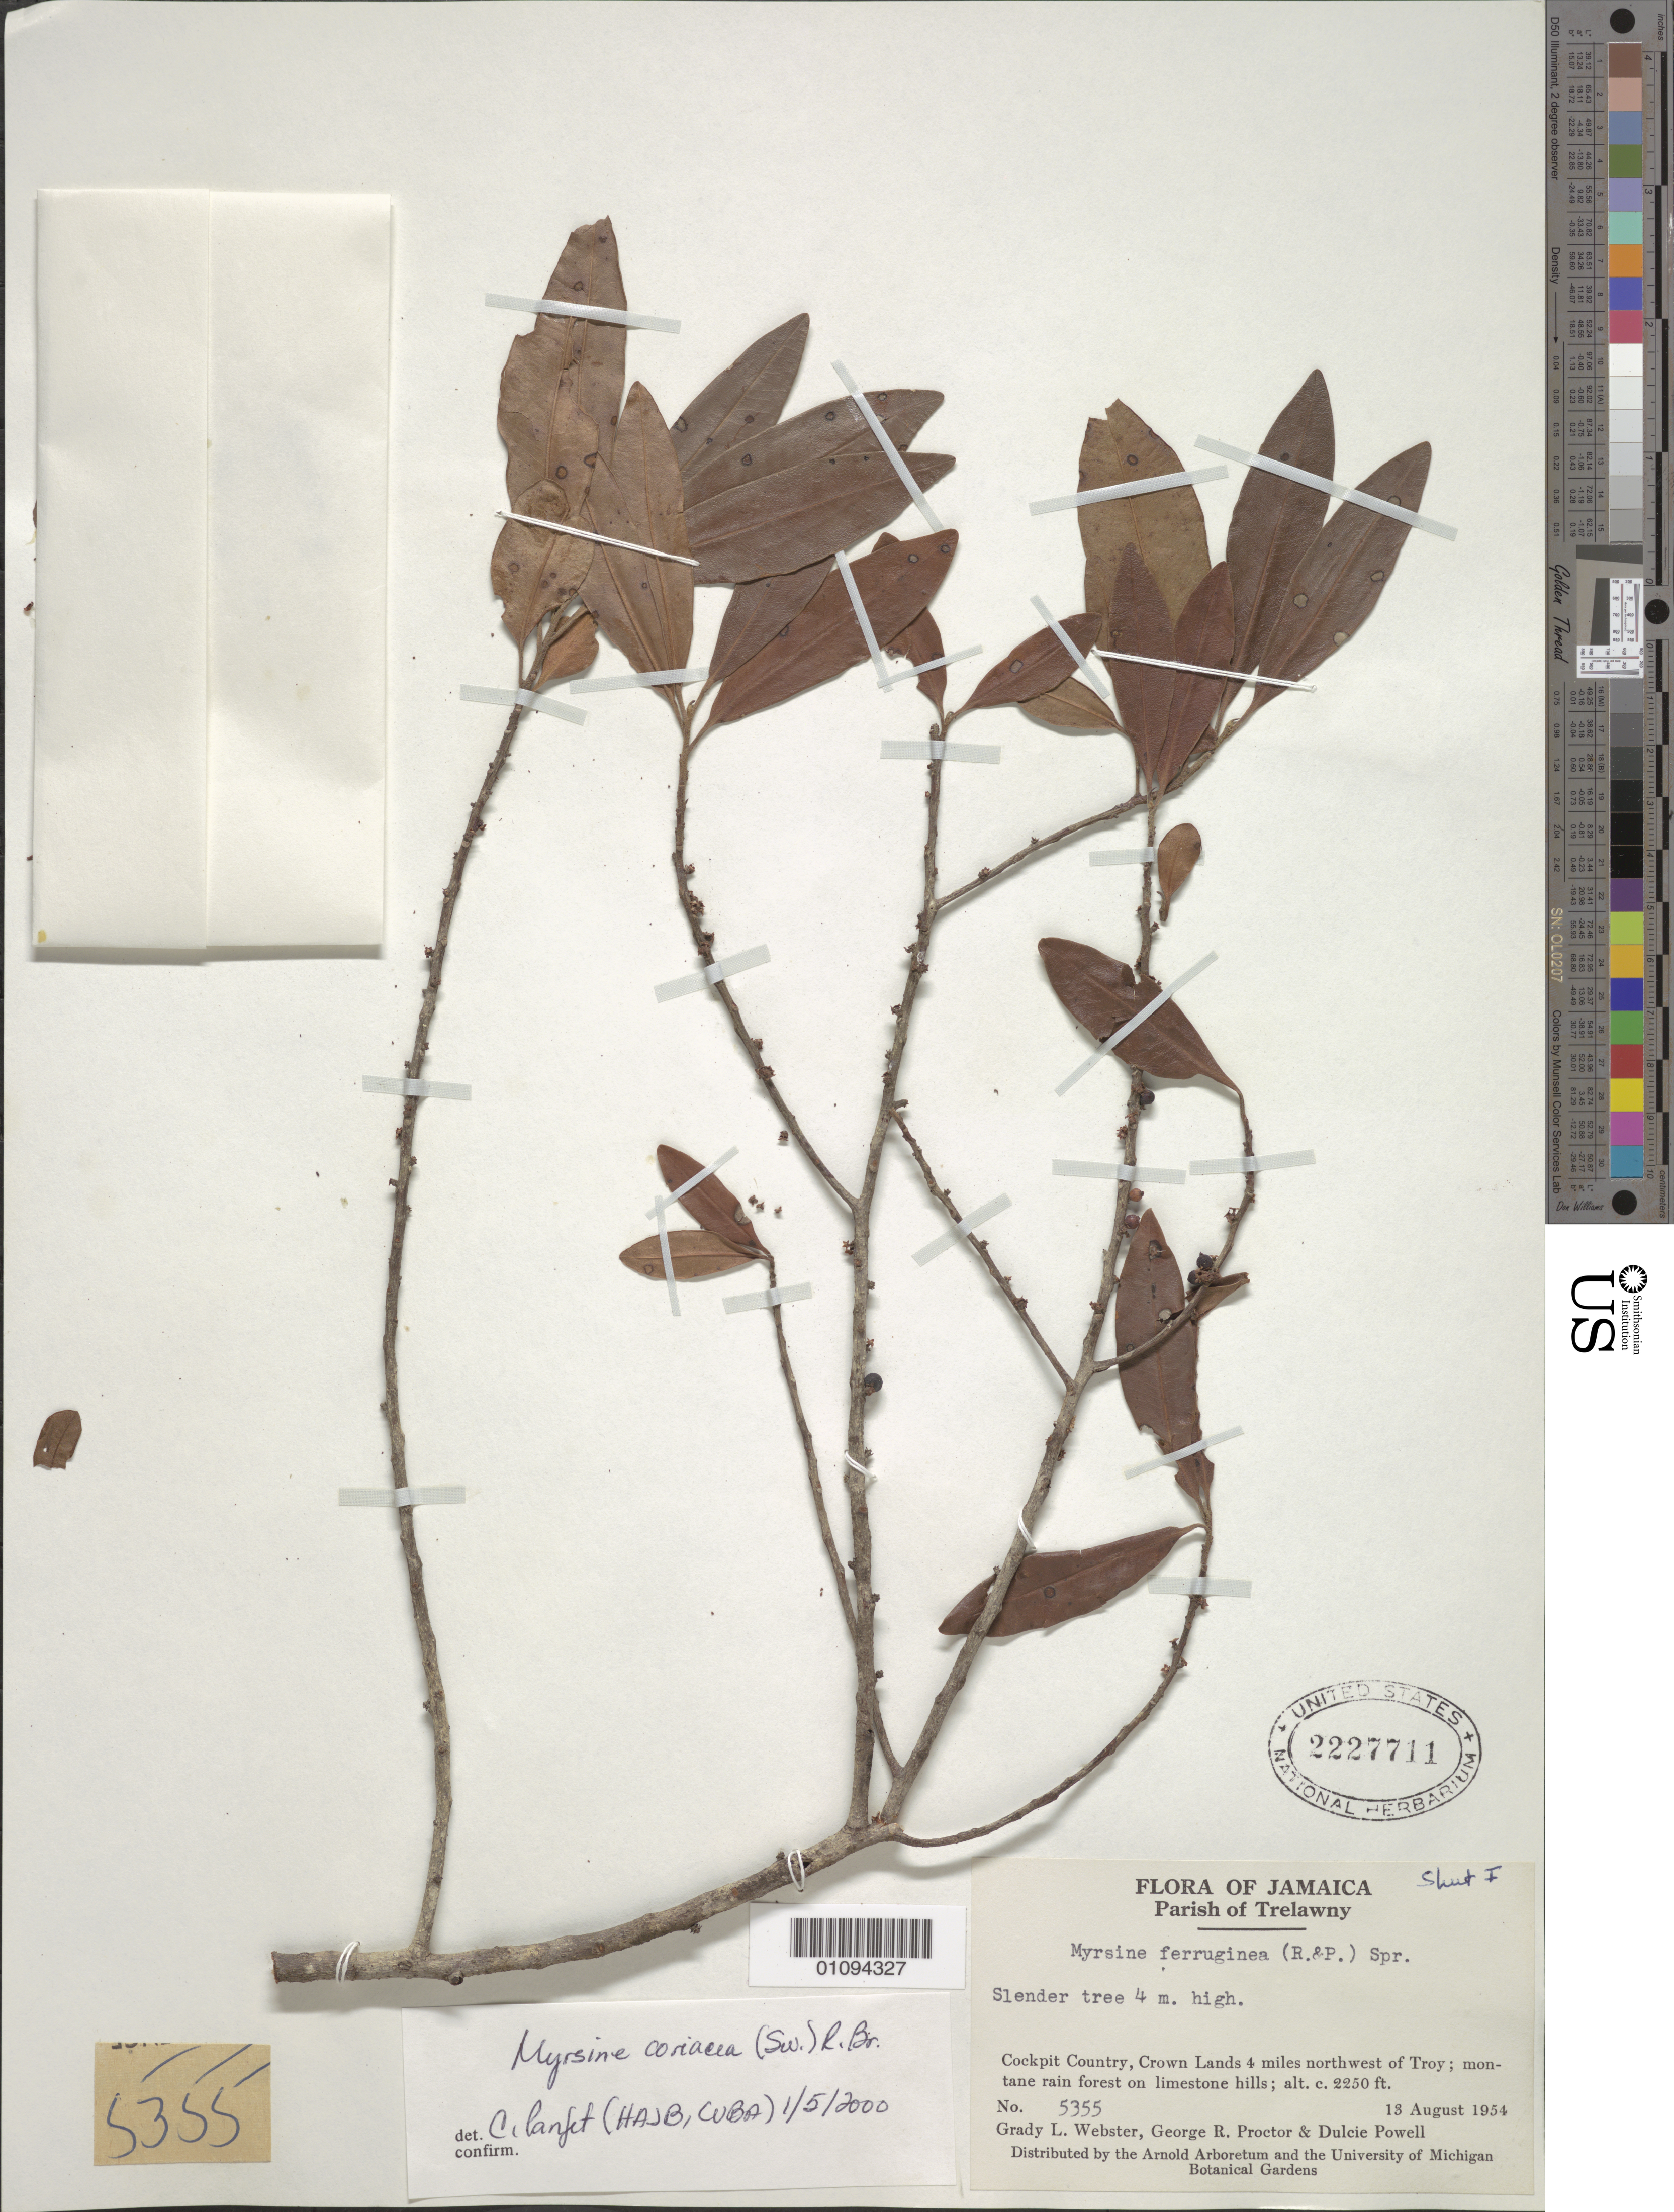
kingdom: Plantae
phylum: Tracheophyta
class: Magnoliopsida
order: Ericales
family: Primulaceae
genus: Myrsine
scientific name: Myrsine coriacea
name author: (Sw.) R. Br. ex Roem. & Schult.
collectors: G. L. Webster, G. R. Proctor & D. A. Powell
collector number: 5355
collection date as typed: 13 Aug 1954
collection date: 1954-08-13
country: Jamaica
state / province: Trelawny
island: Jamaica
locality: Cockpit country, Crown Lands 4 miles NW of Troy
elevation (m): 686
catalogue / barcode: US 2227711